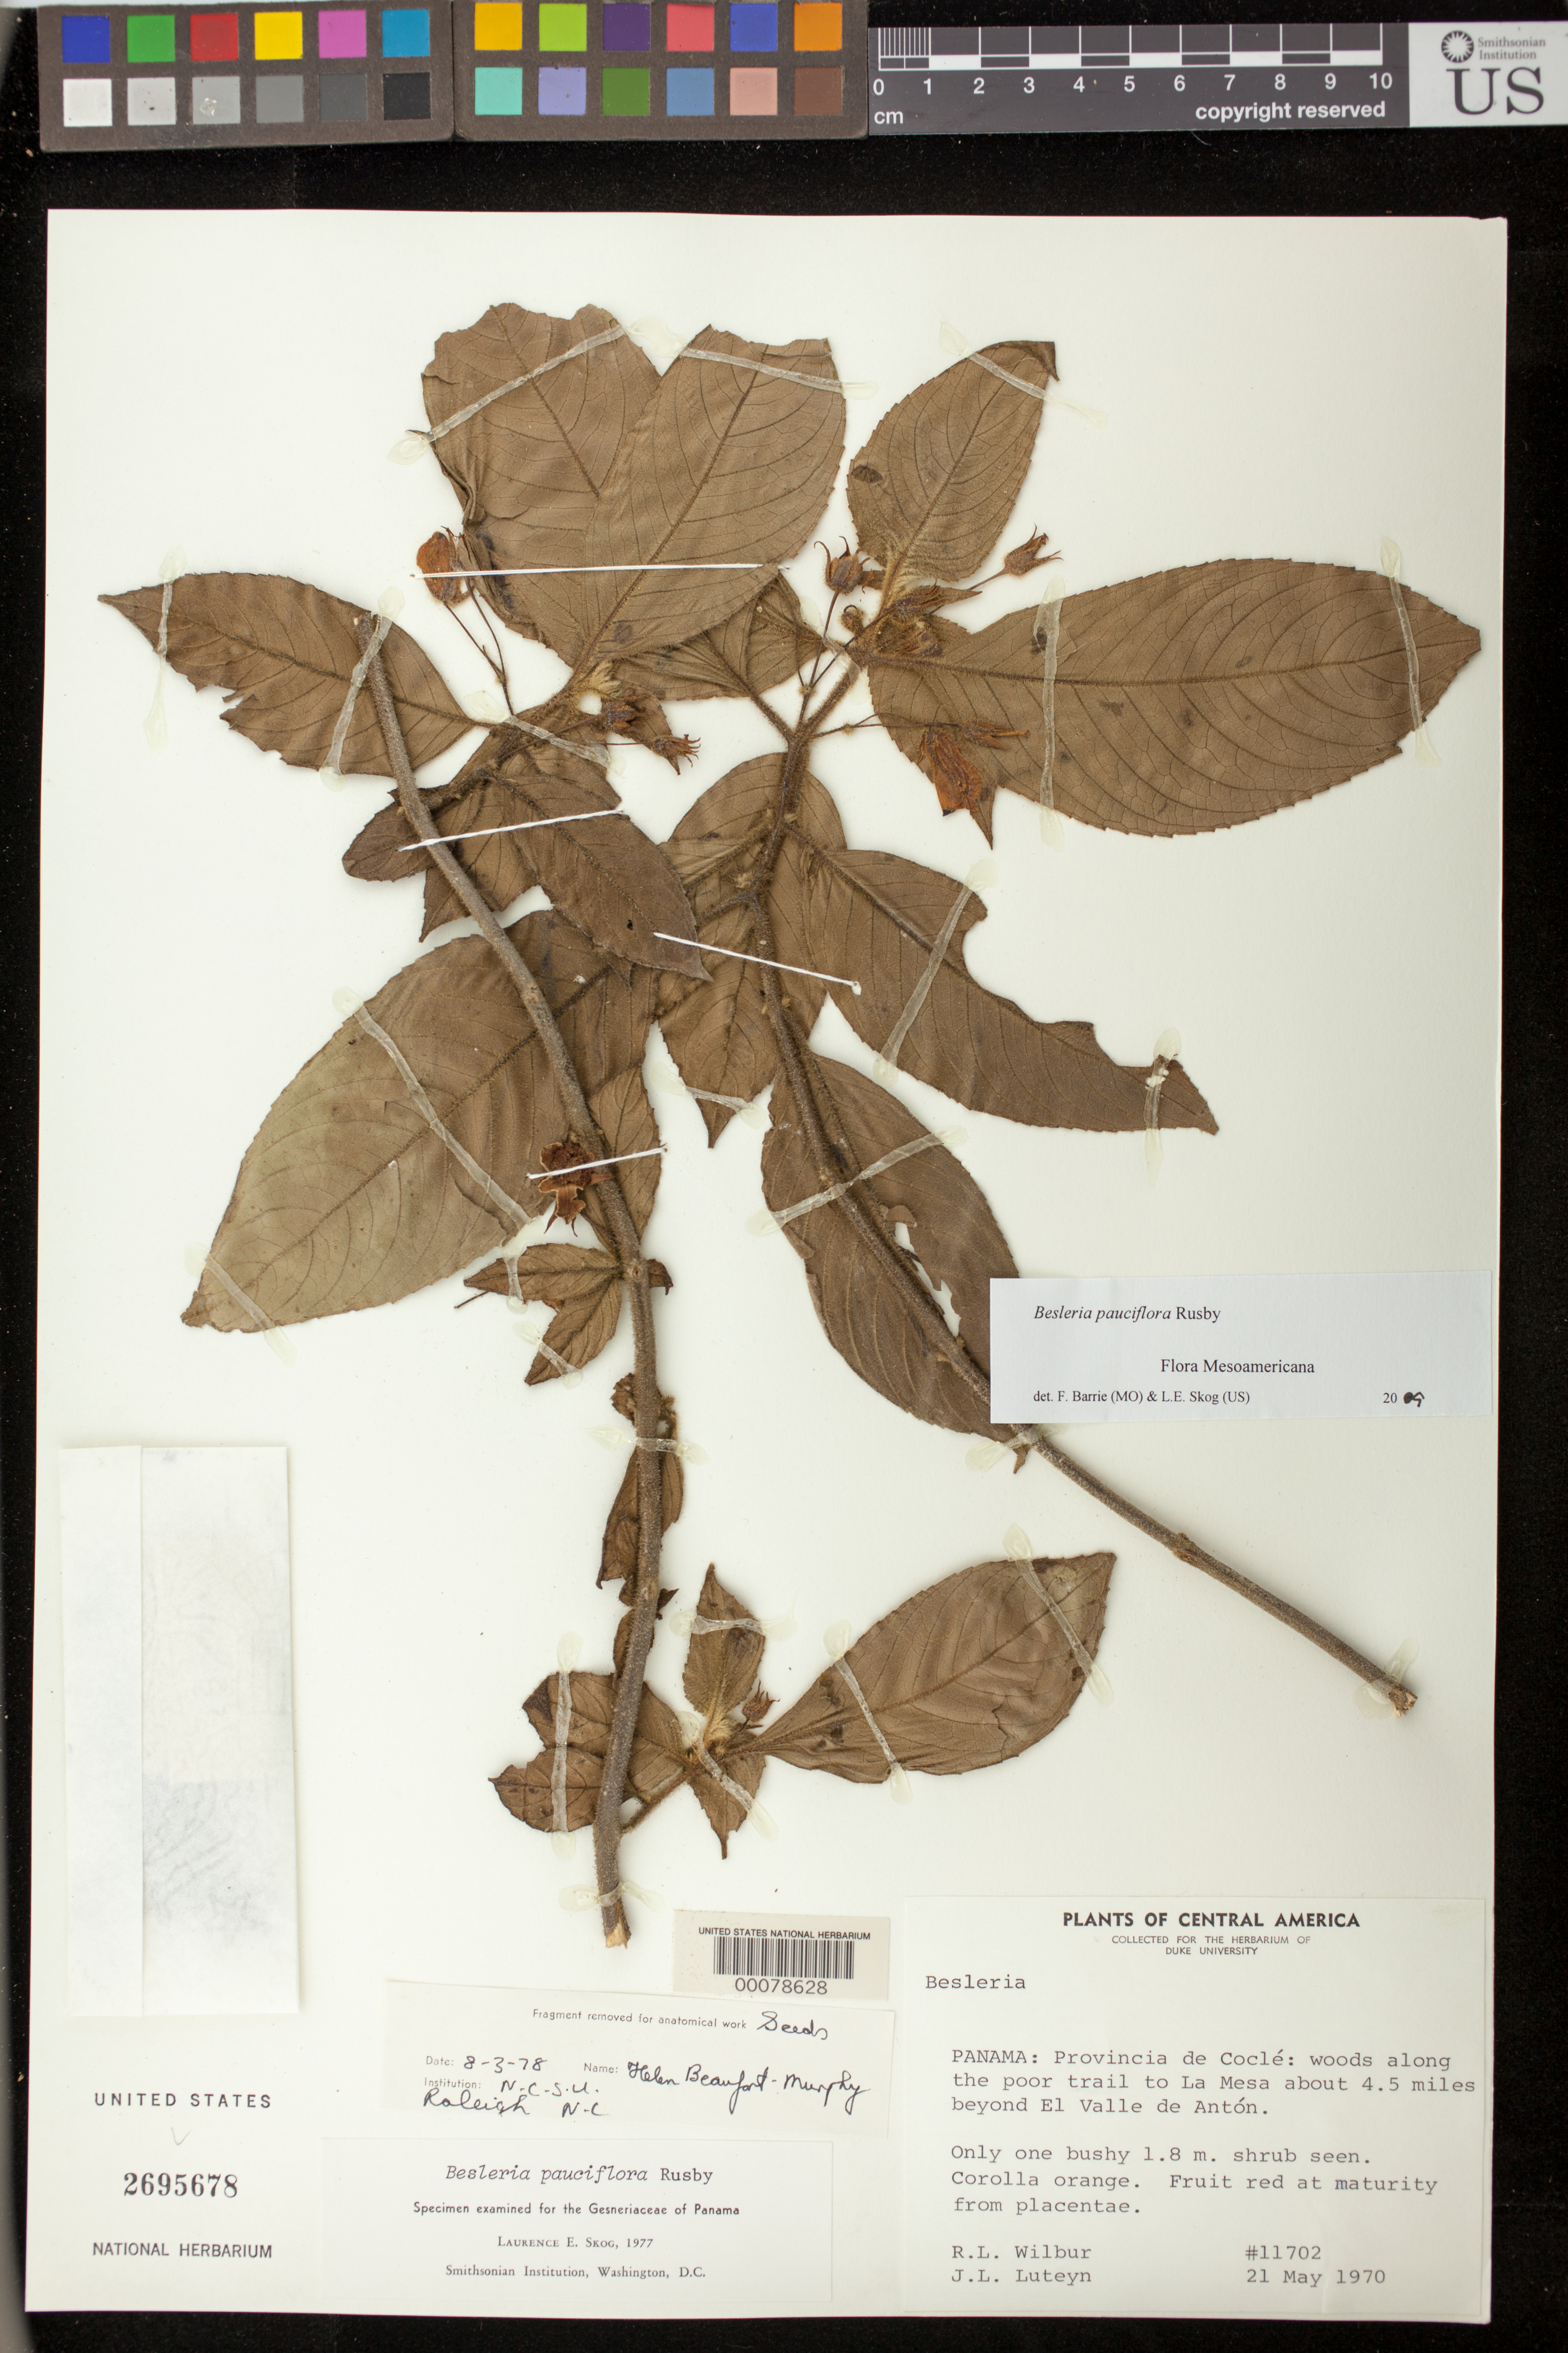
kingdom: Plantae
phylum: Tracheophyta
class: Magnoliopsida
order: Lamiales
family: Gesneriaceae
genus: Besleria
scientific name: Besleria pauciflora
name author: Rusby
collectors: R. L. Wilbur & J. L. Luteyn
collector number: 11702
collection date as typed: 21 May 1970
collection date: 1970-05-21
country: Panama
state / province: Coclé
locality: Along the poor trail to La Mesa about 4.5 mi beyond El Valle de Anton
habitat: Woods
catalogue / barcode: US 2695678